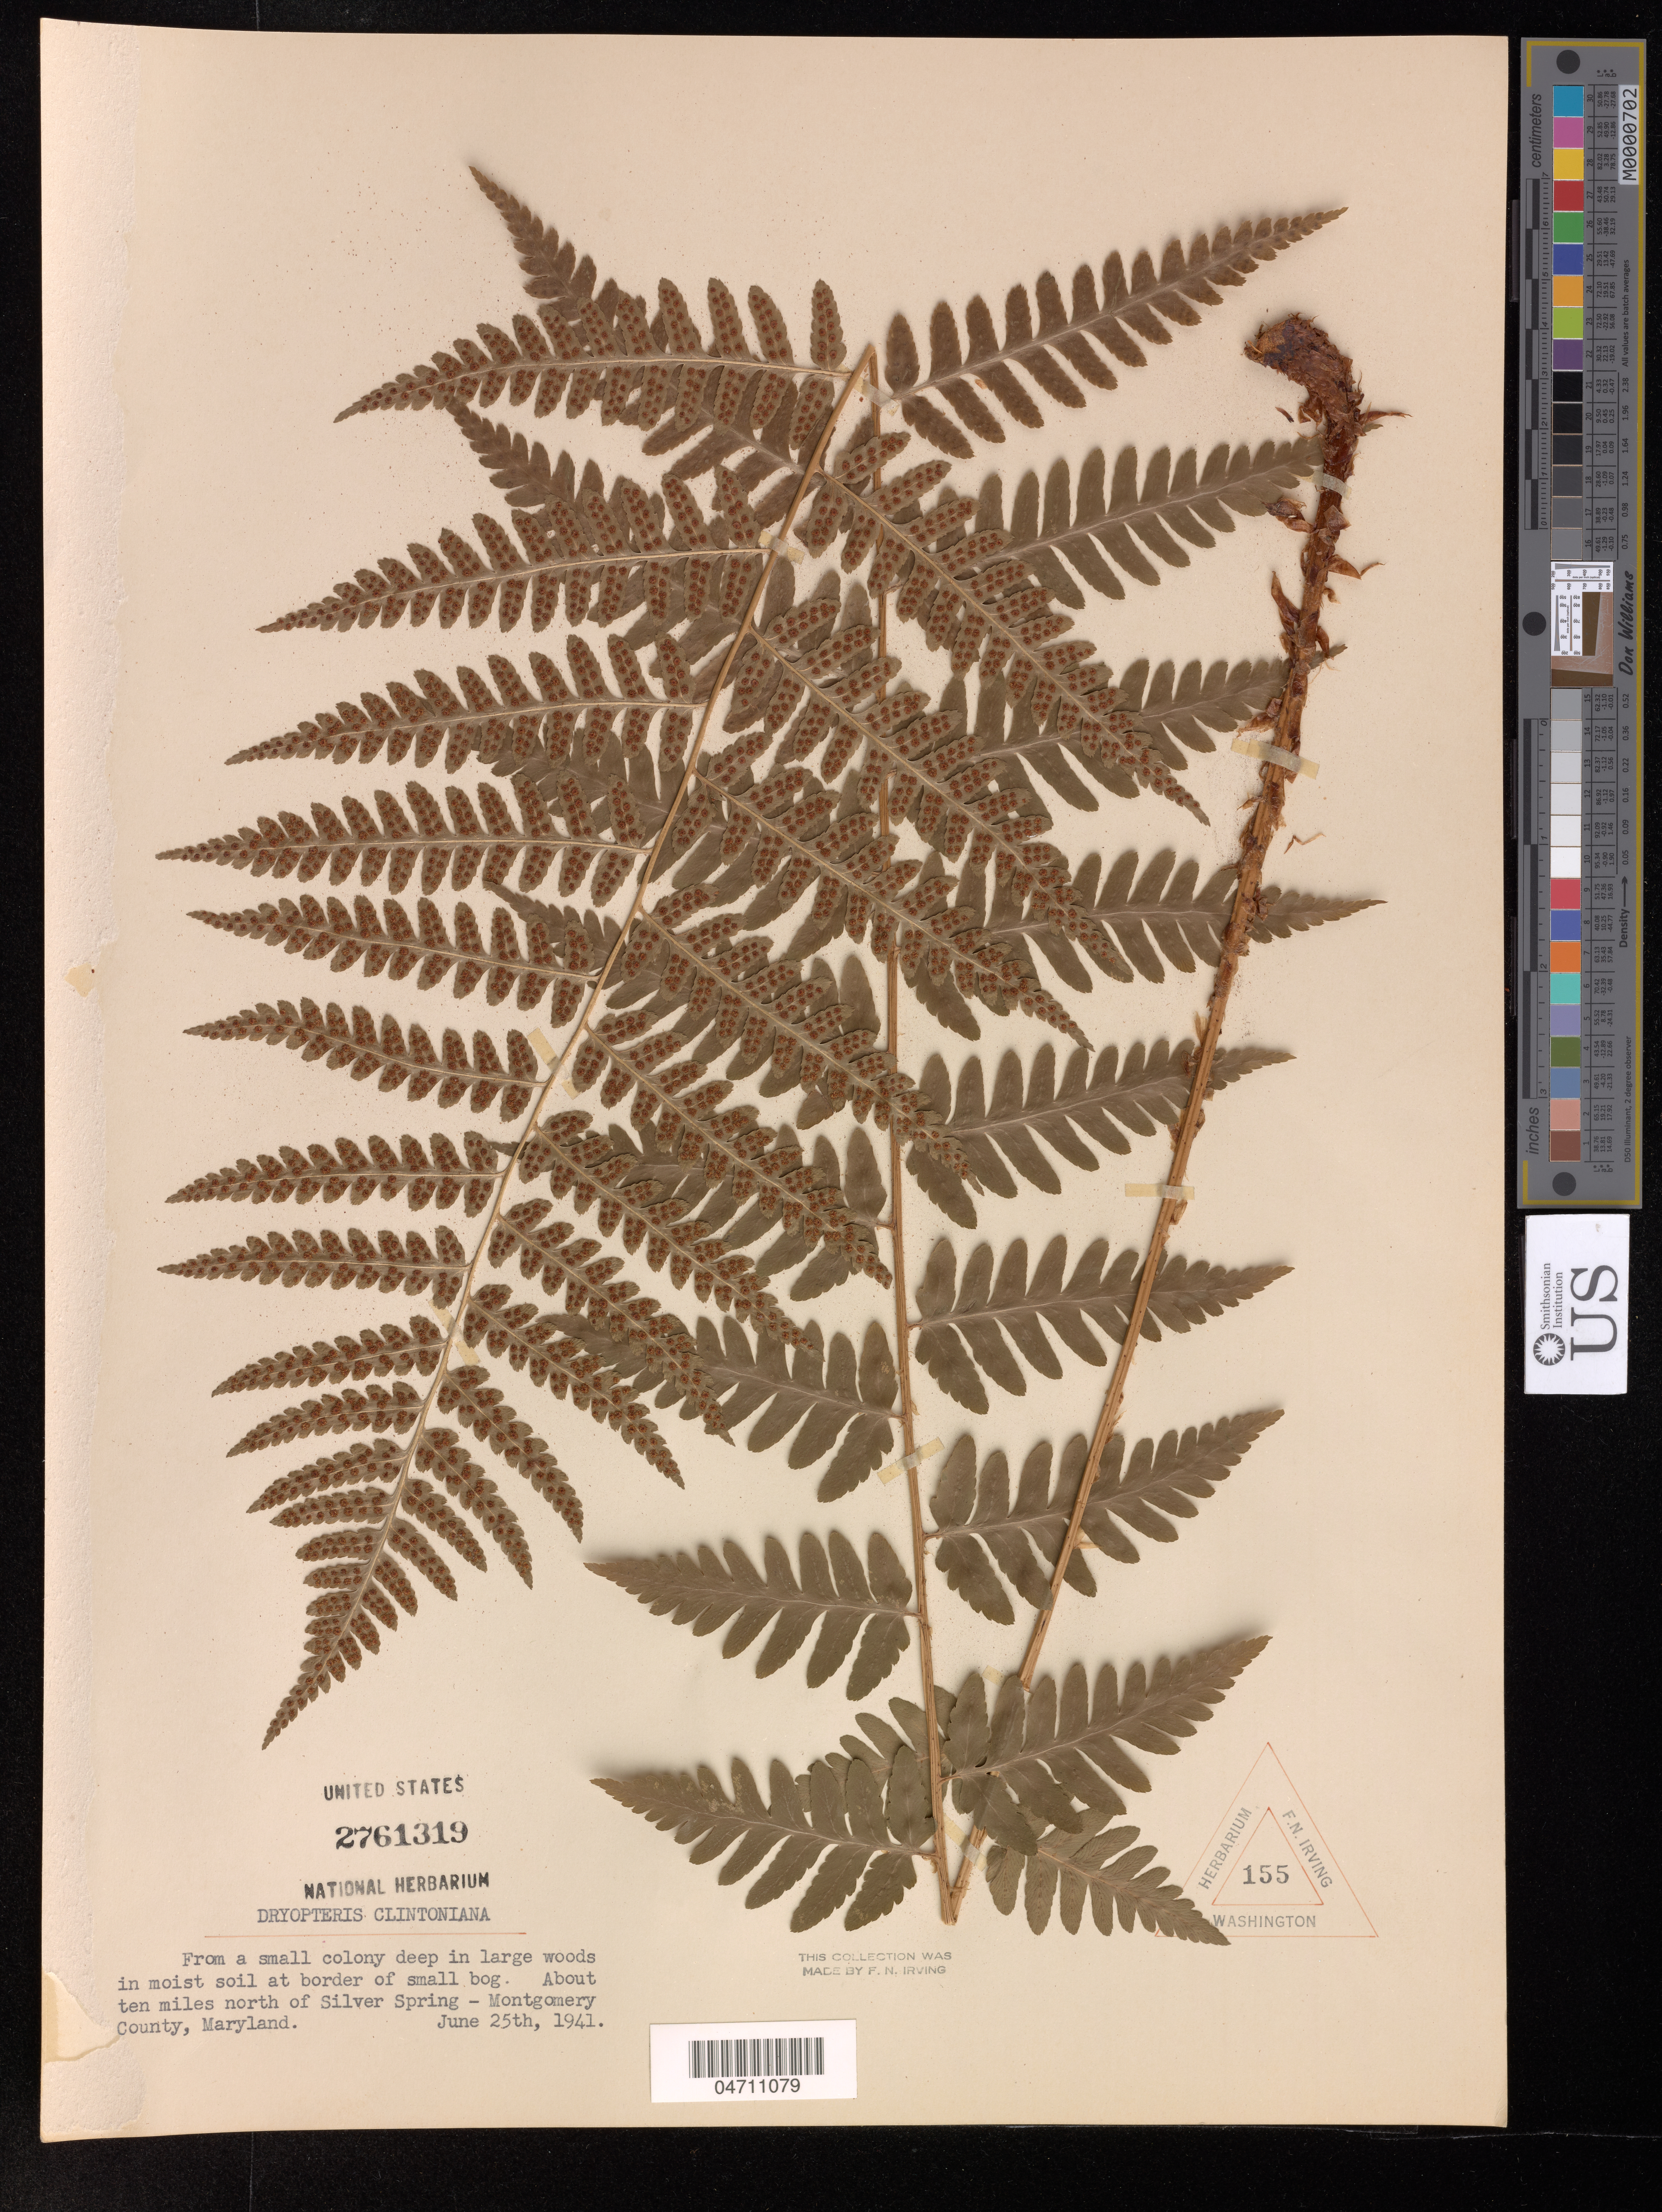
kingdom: Plantae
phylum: Tracheophyta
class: Polypodiopsida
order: Polypodiales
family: Dryopteridaceae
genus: Dryopteris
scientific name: Dryopteris clintoniana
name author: (D.C. Eaton) Dowell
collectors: F. Irving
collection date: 1941-06-25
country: United States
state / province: Maryland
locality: From a small colony deep in large woods in moist soil at border of small bog. About ten miles north of Silver Spring - Montgomery County.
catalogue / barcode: US 2761319